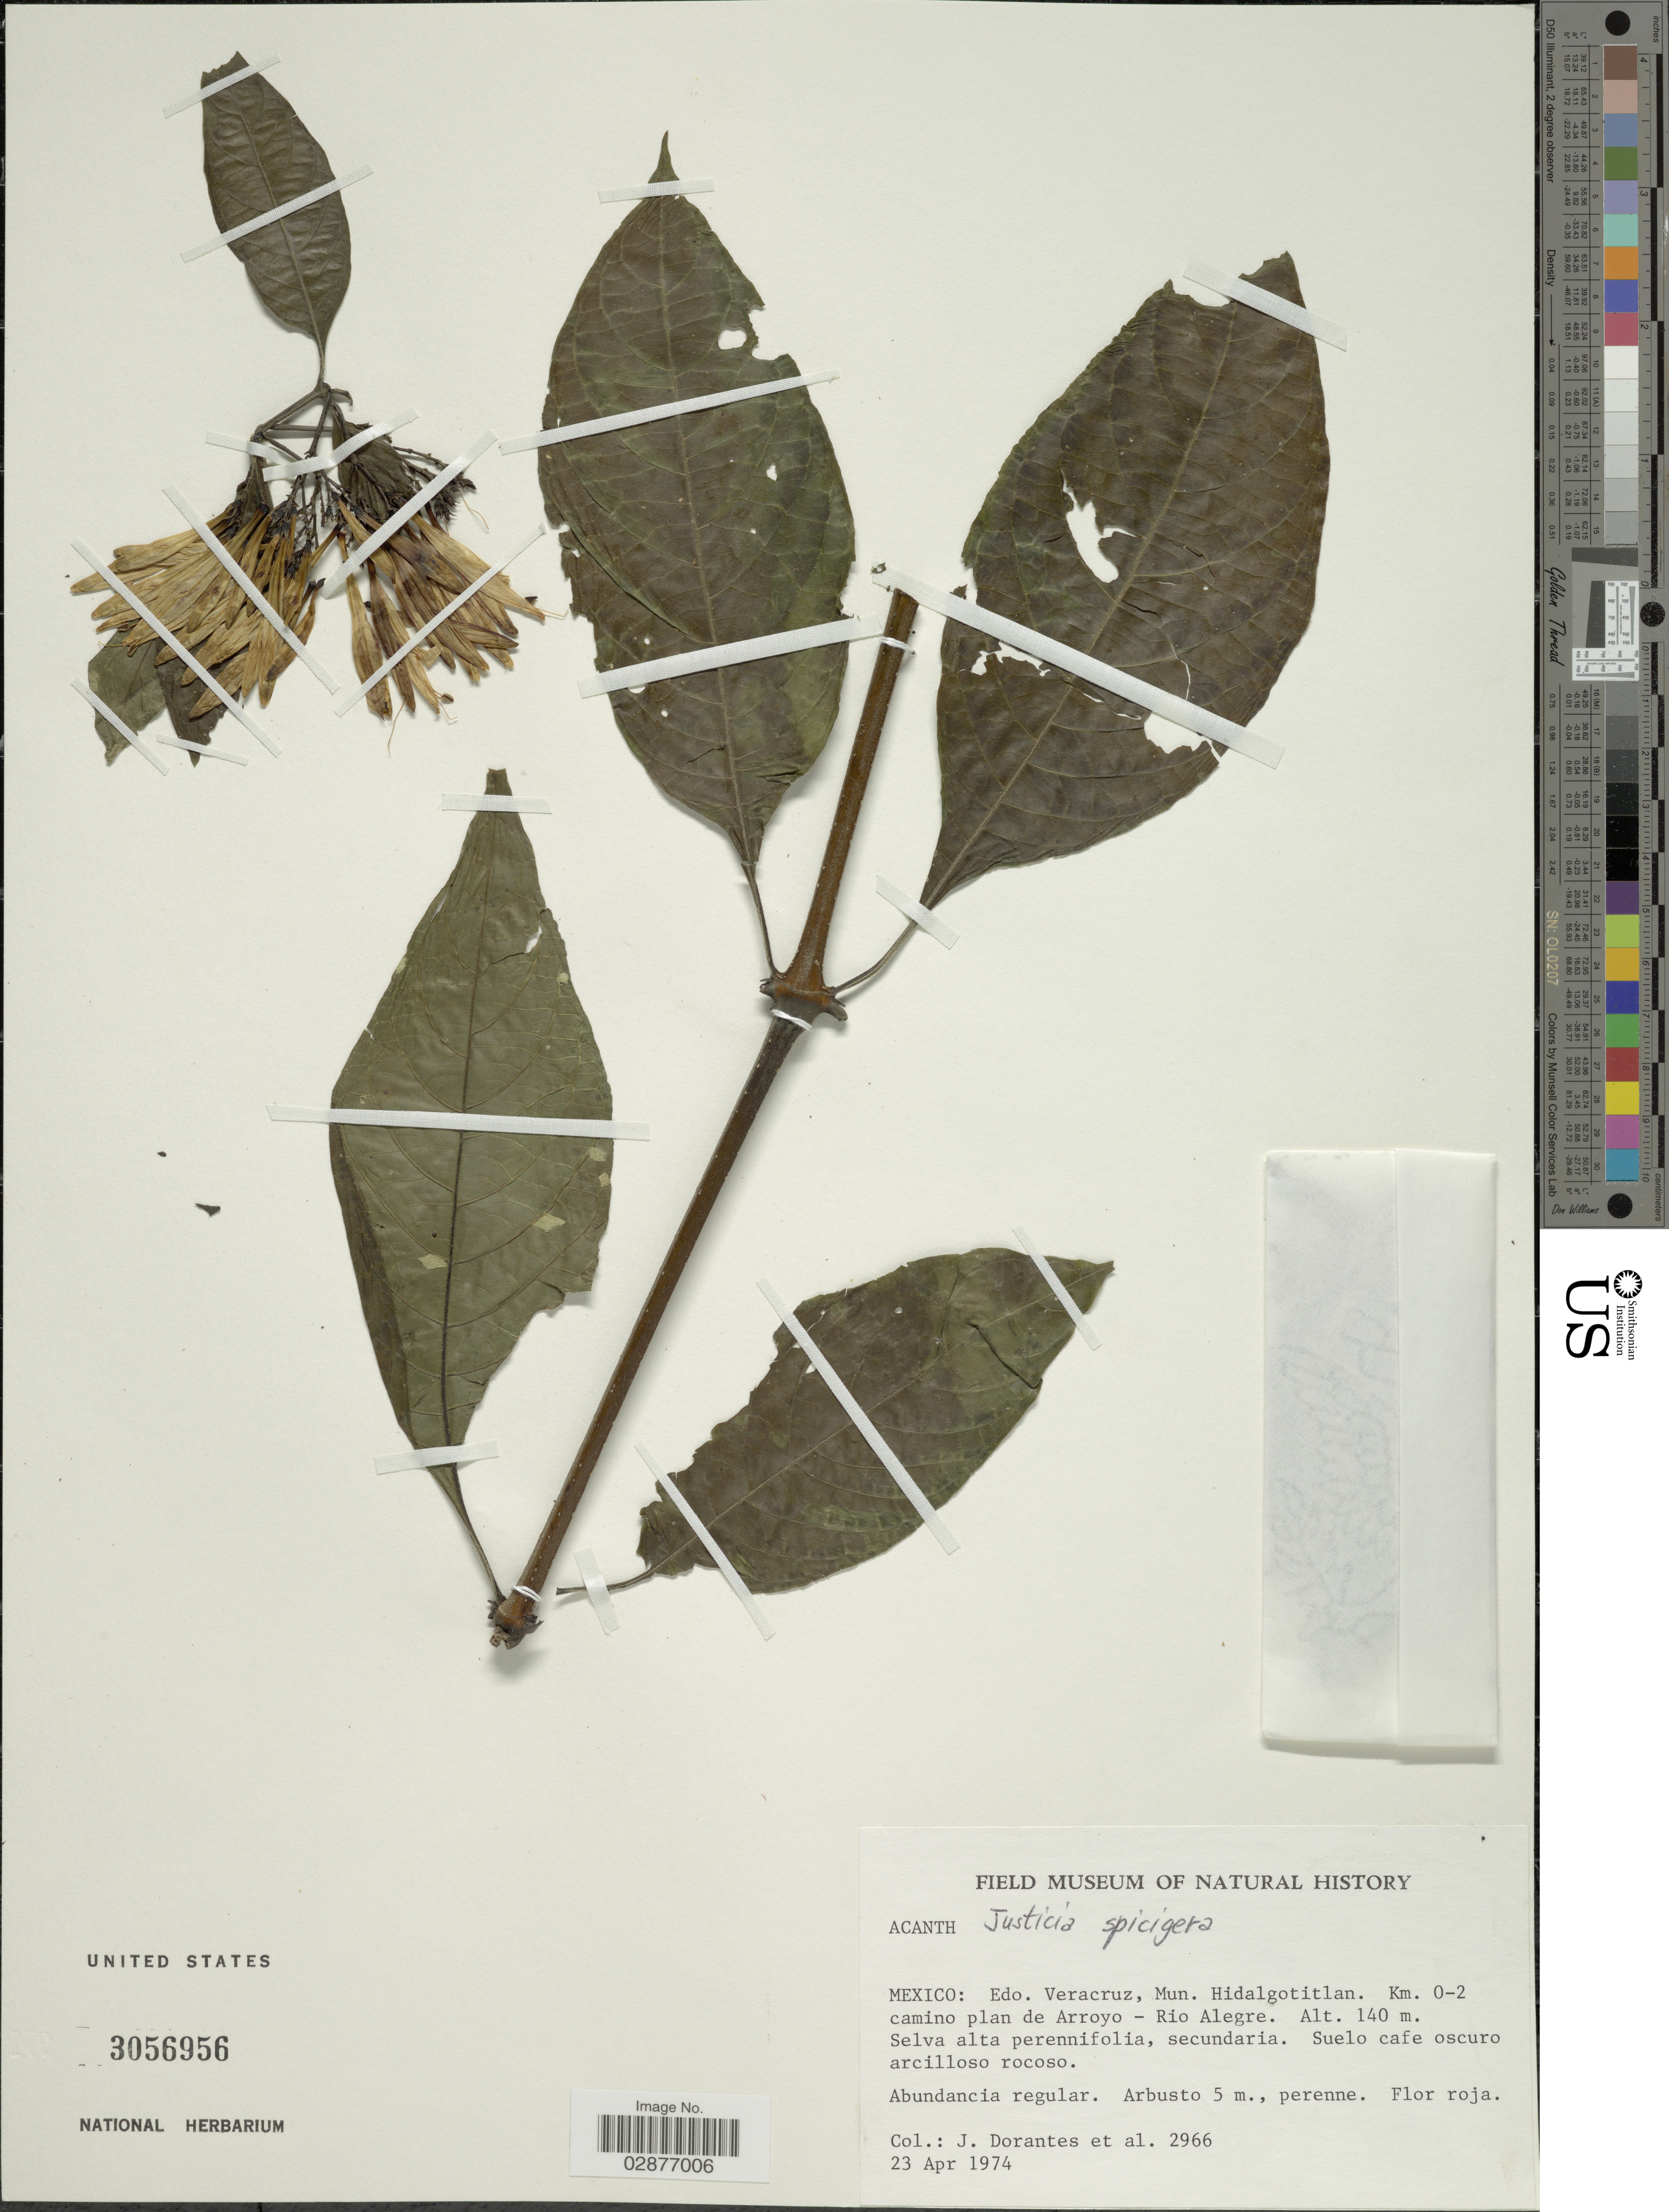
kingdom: Plantae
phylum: Tracheophyta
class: Magnoliopsida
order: Lamiales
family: Acanthaceae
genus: Justicia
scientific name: Justicia spicigera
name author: Schltdl.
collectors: J. Dorantes & et al.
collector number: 2966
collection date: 1974-04-23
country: Mexico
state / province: Veracruz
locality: Edo. Veracruz, Mun. Hidalgotitlan. Km. 0-2 camino plan de Arroyo - Rio Alegre.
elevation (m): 140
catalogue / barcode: US 3056956